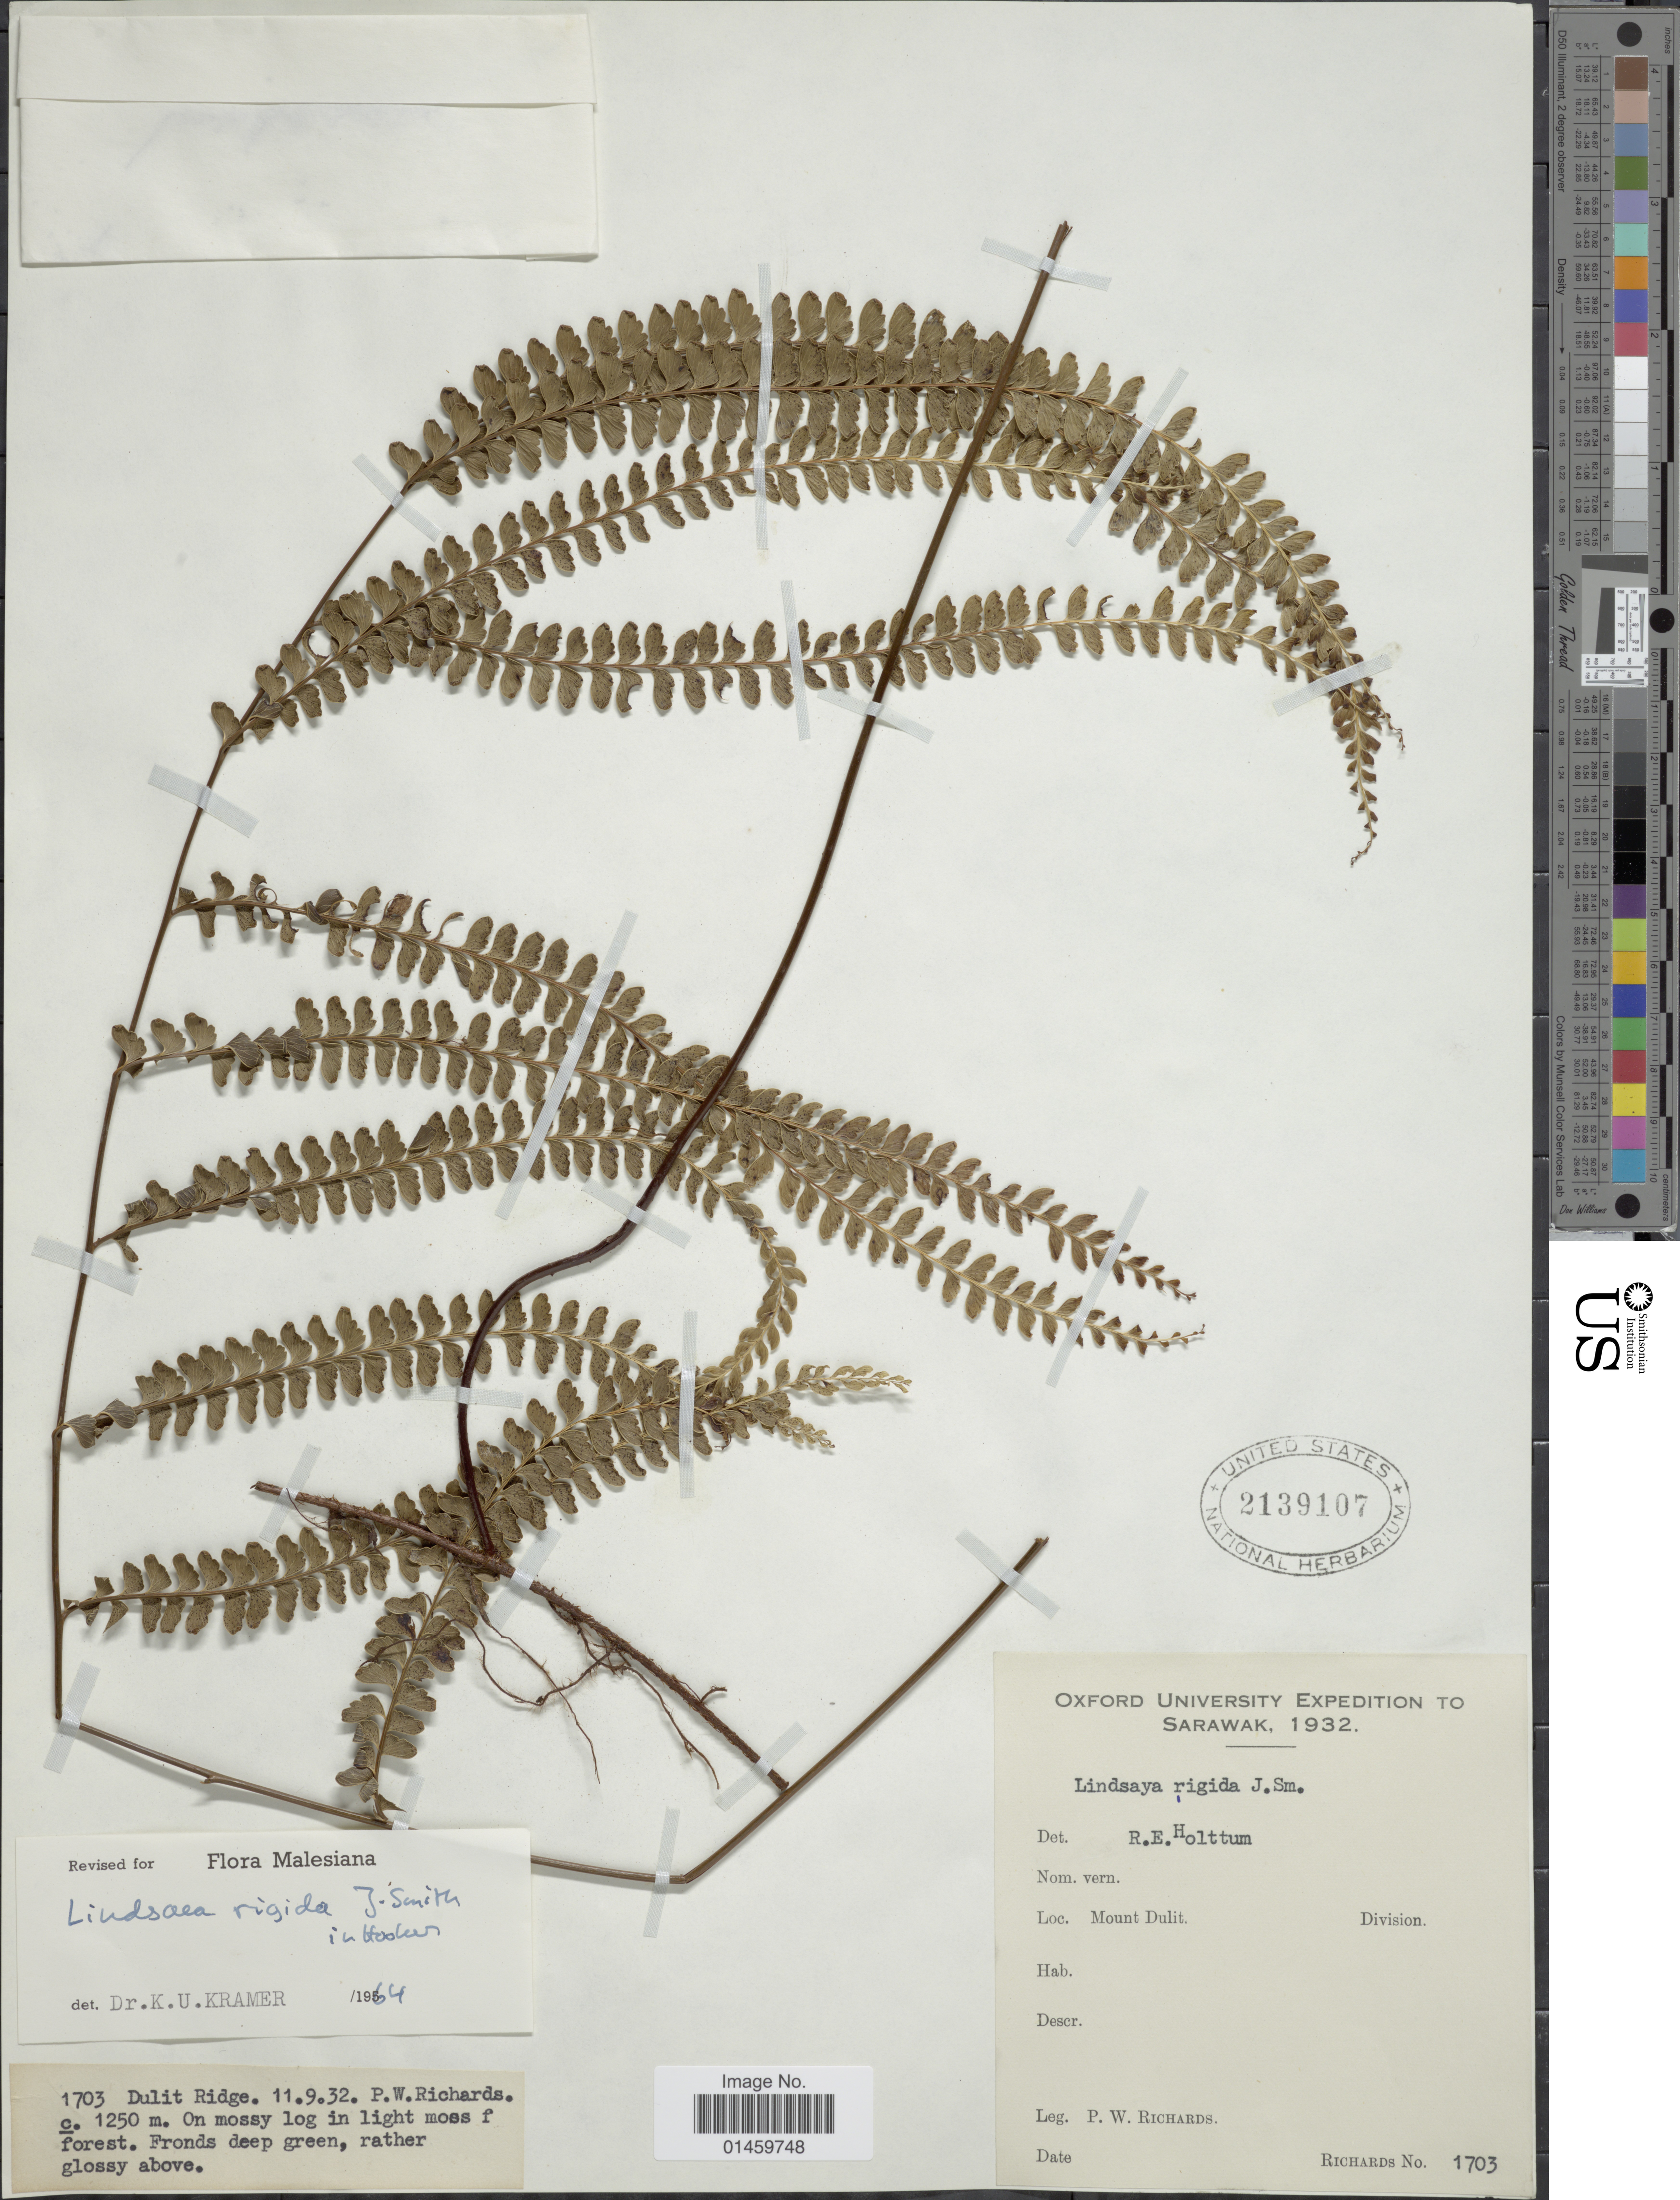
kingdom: Plantae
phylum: Tracheophyta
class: Polypodiopsida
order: Polypodiales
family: Lindsaeaceae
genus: Lindsaea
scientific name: Lindsaea rigida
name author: J. Sm.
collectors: P. Richards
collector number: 1703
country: Malaysia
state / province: Sarawak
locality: Mount Dulit Division.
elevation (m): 1250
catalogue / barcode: US 2139107